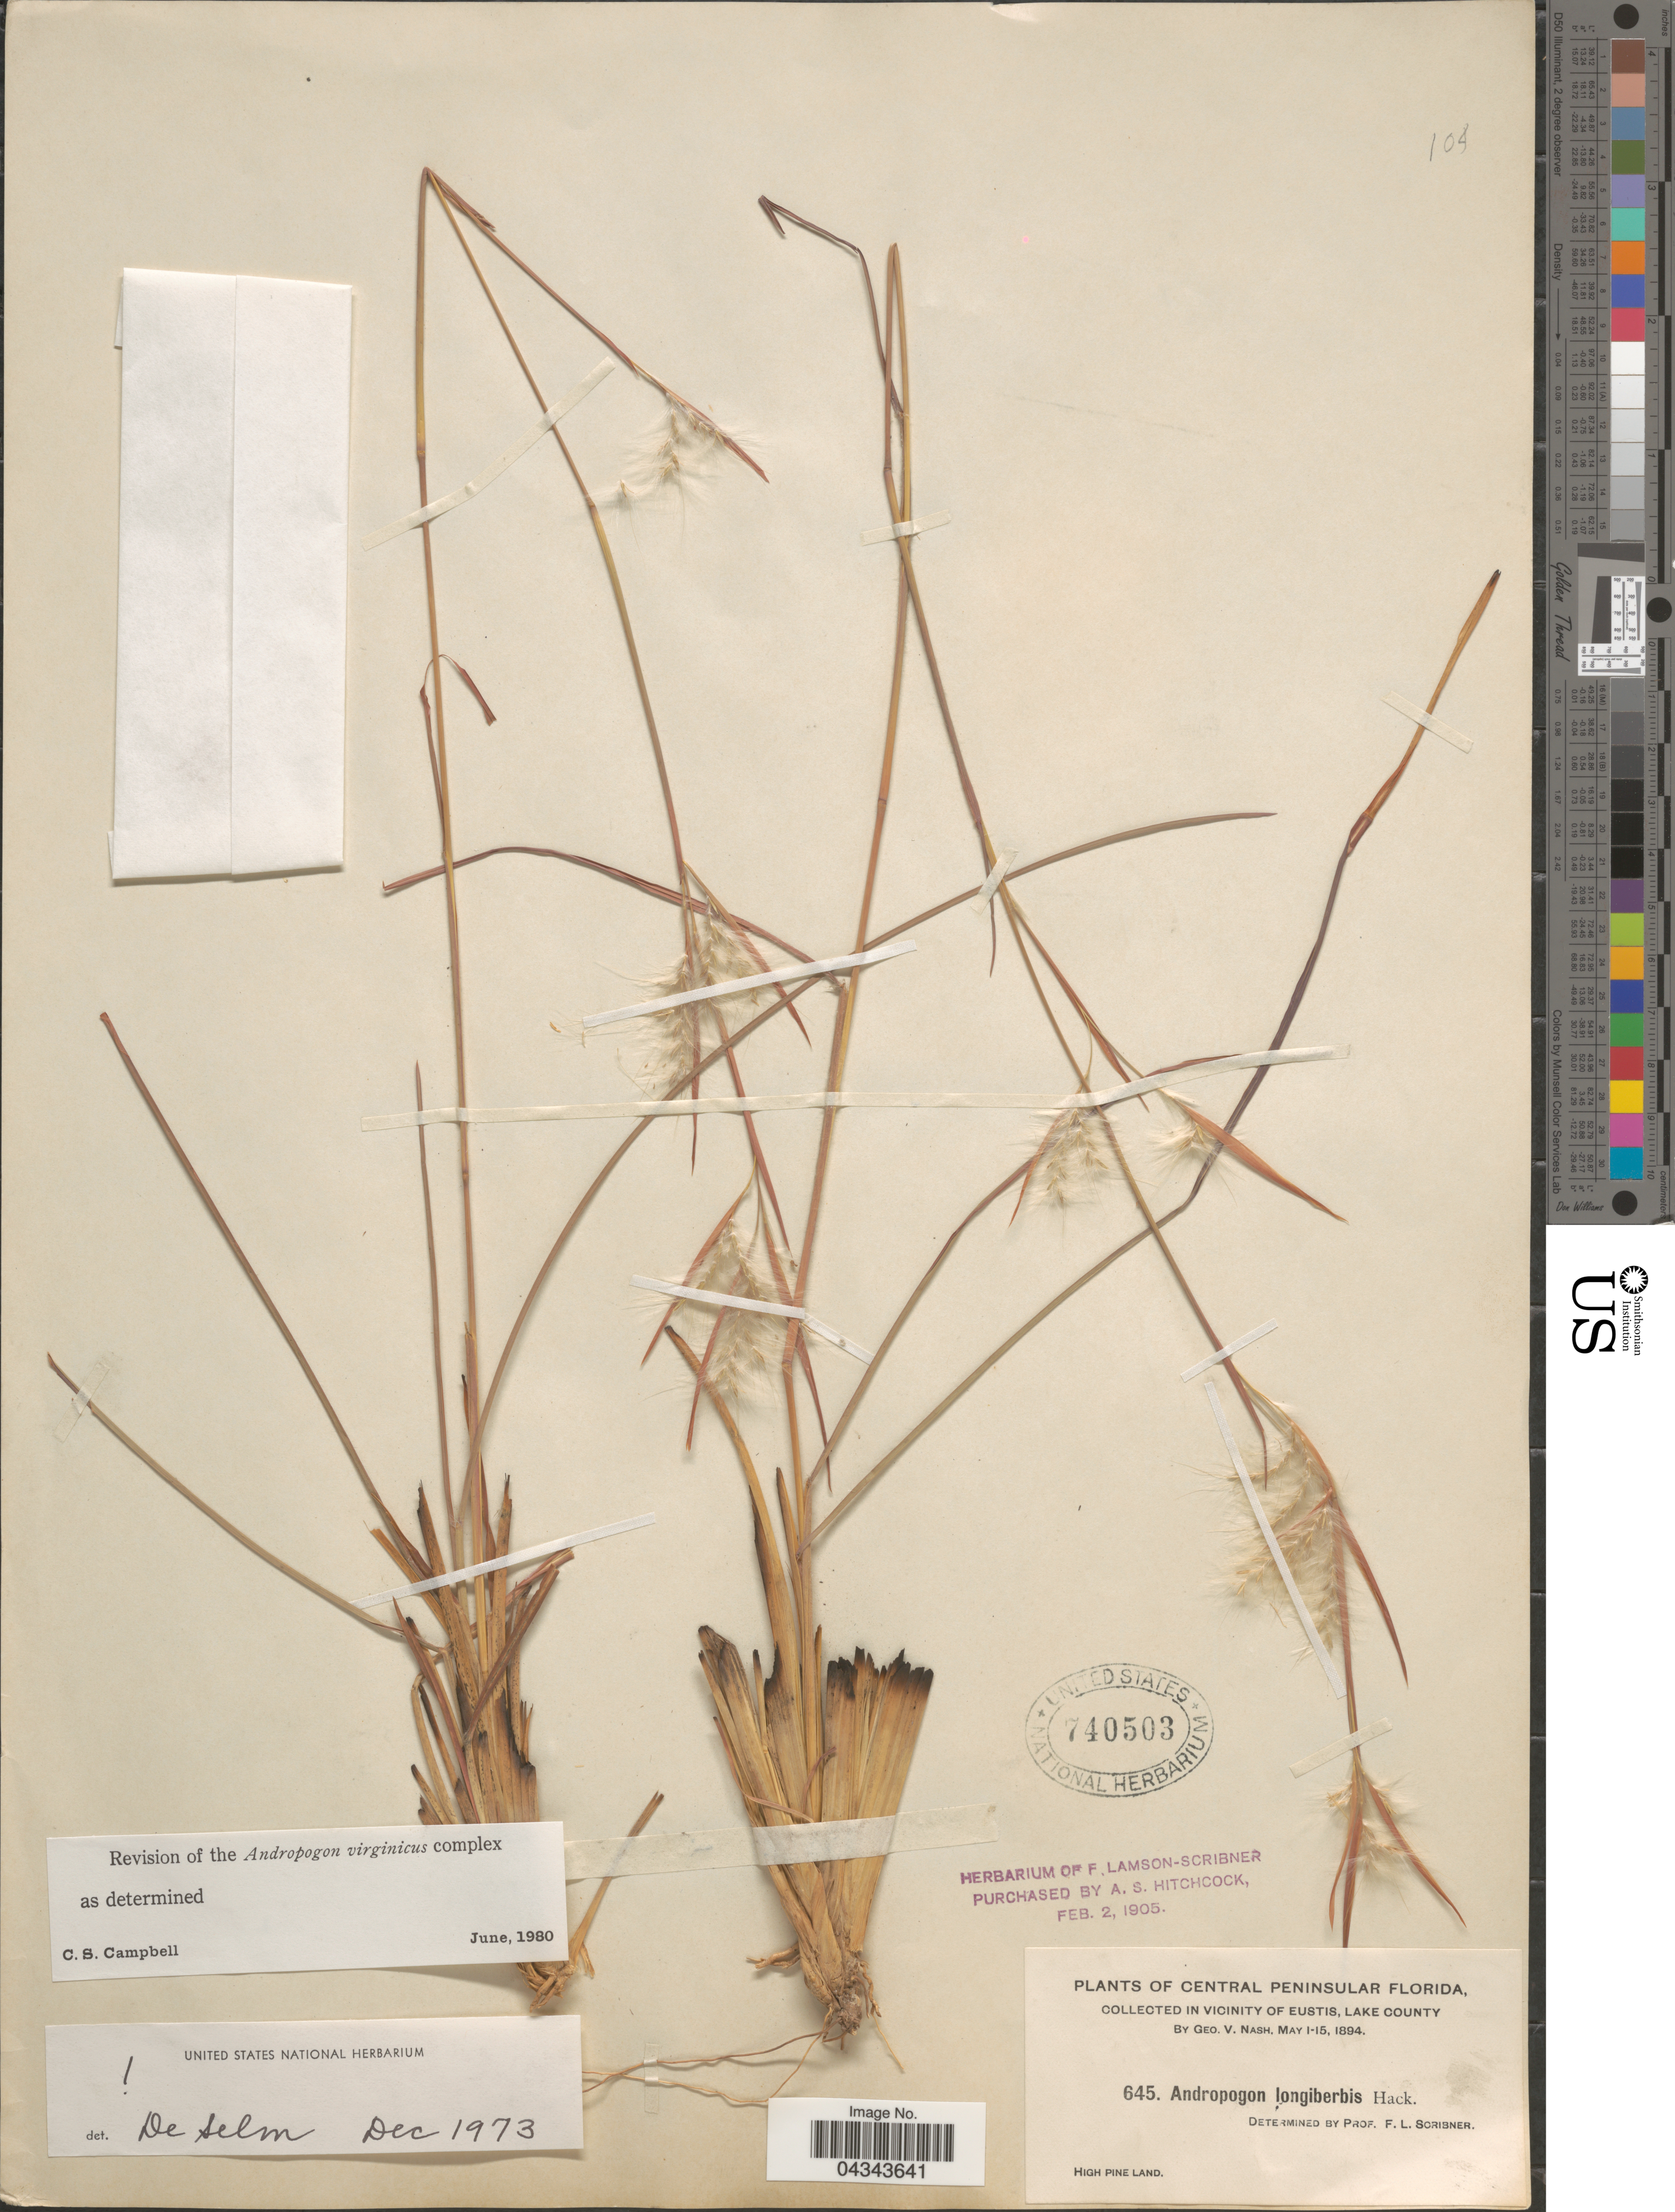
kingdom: Plantae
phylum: Tracheophyta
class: Liliopsida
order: Poales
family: Poaceae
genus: Andropogon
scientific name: Andropogon longiberbis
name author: Hack.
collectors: G. V. Nash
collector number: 645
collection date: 1894-05-01/1894-05-15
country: United States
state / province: Florida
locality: Central Peninsular Florida, in vicinity of Eustis, Lake County. High pine Land.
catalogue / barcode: US 740503